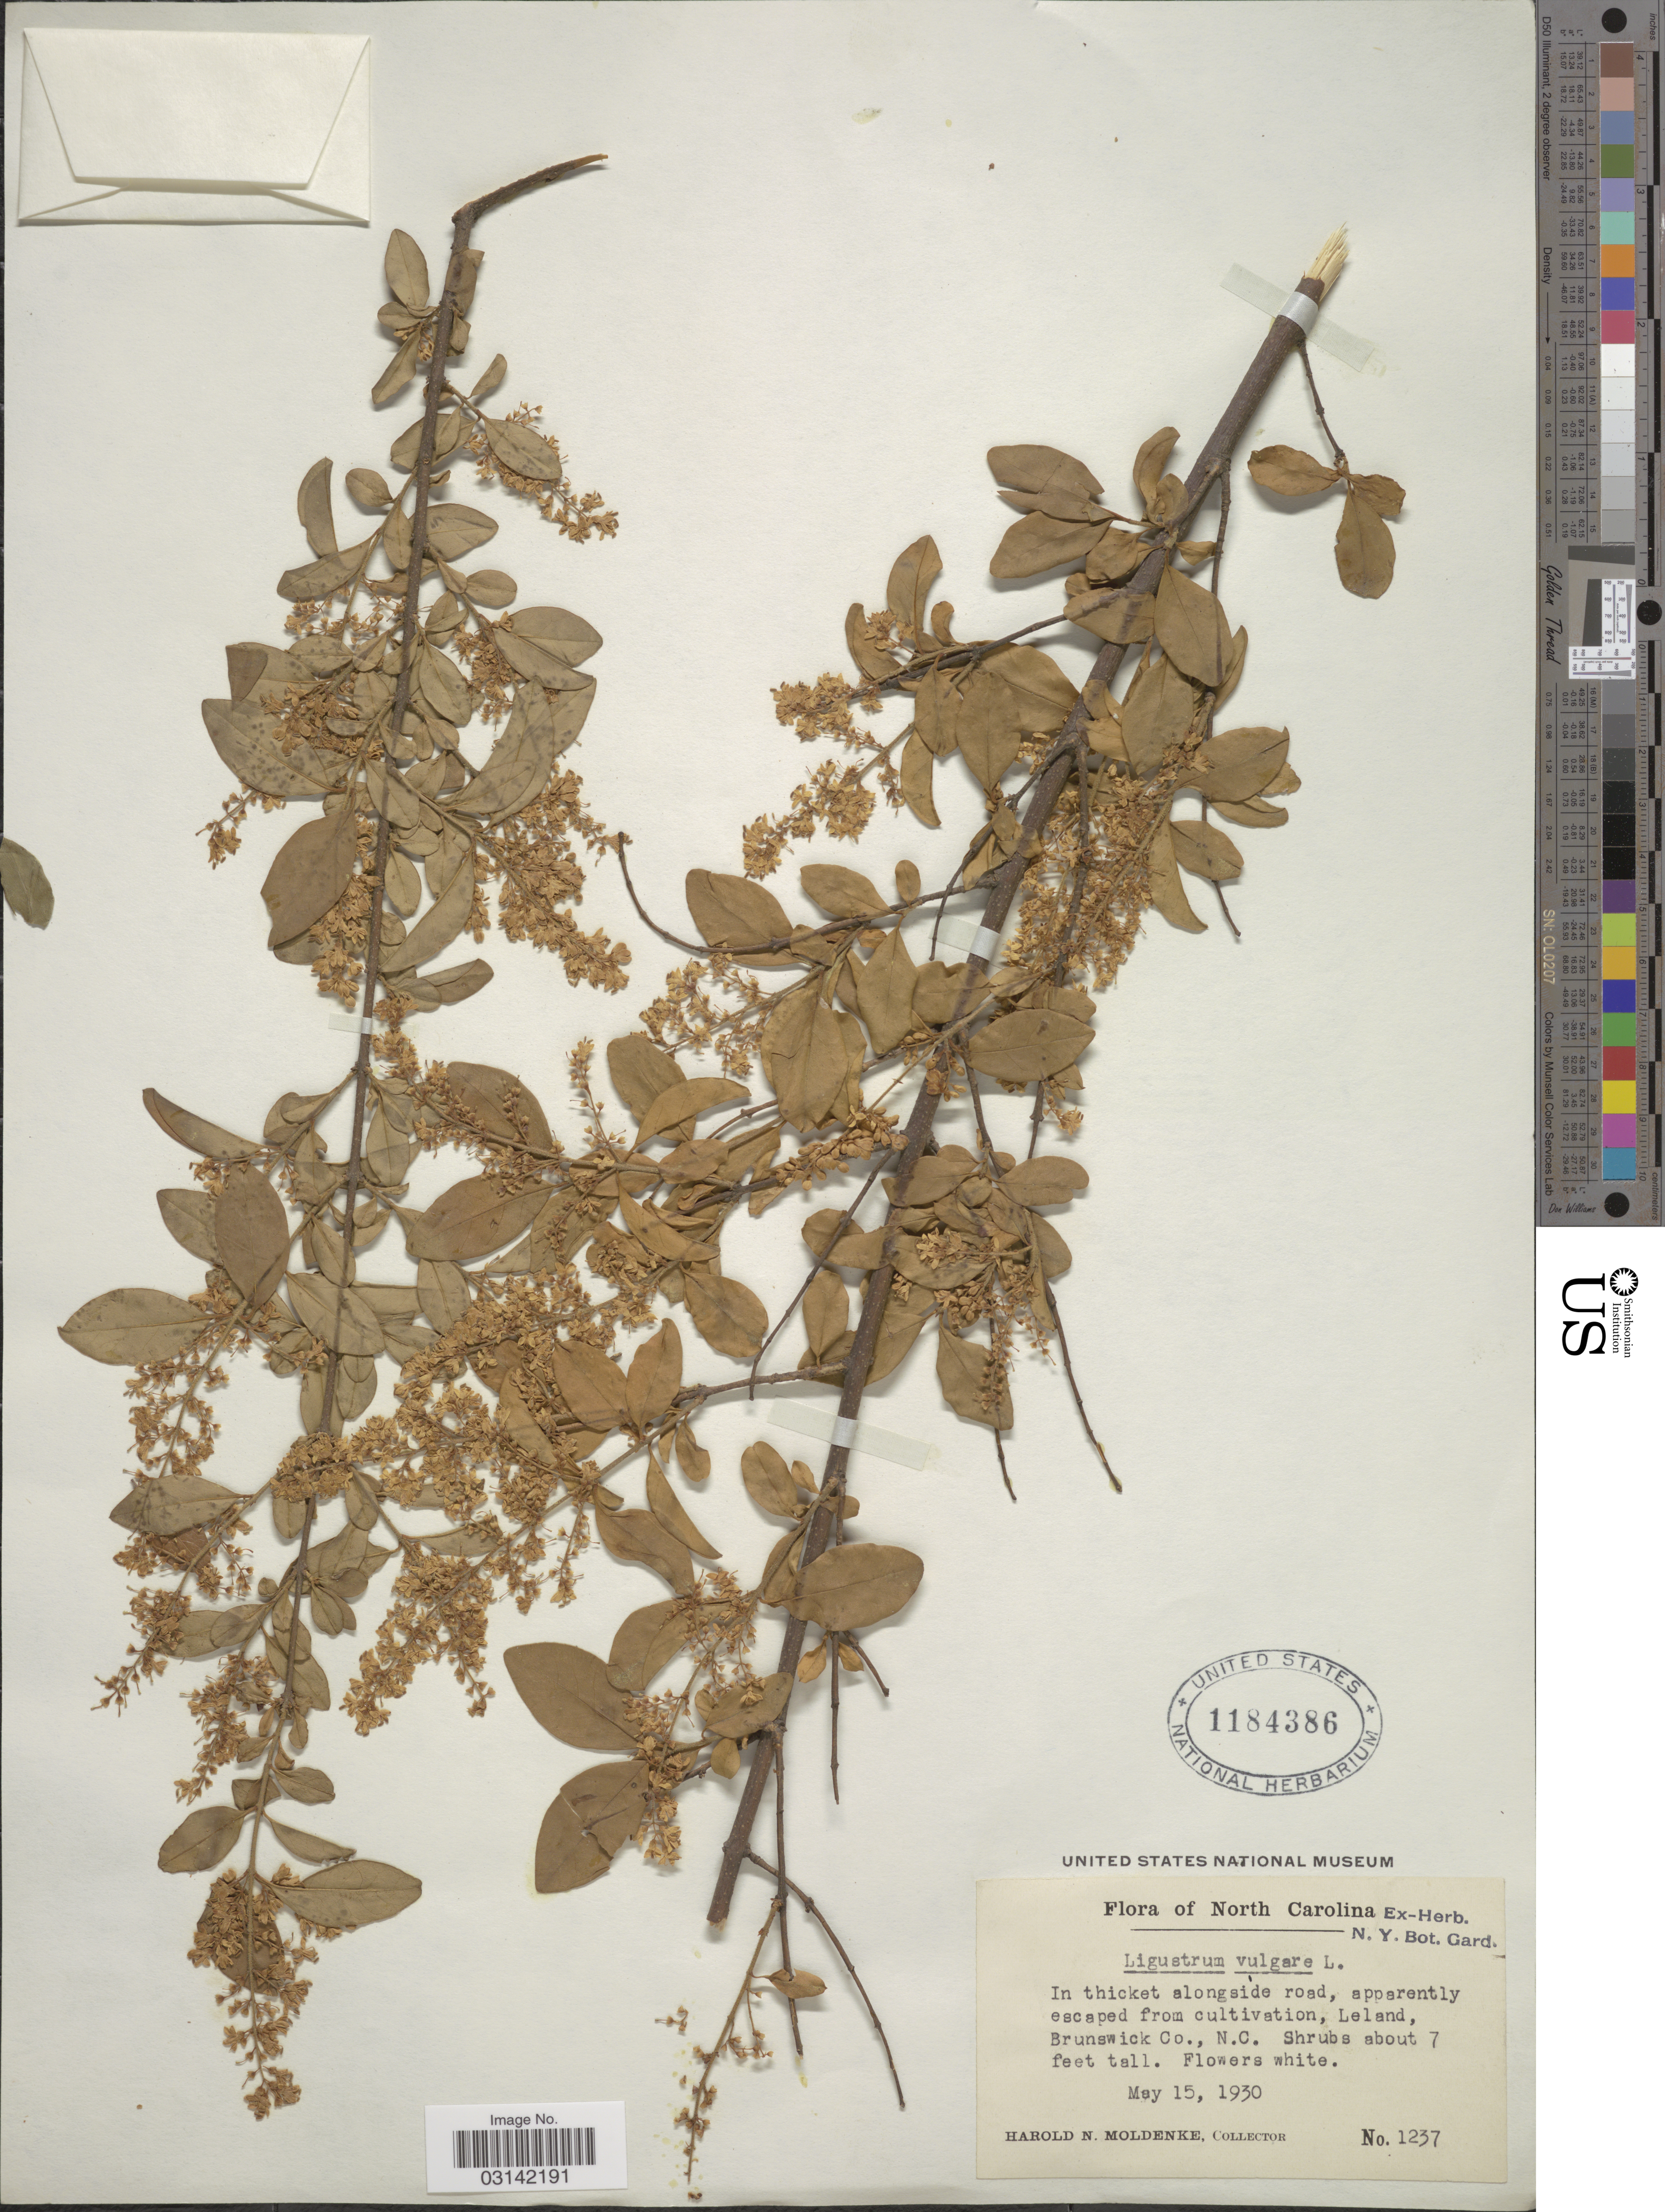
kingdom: Plantae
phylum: Tracheophyta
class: Magnoliopsida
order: Lamiales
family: Oleaceae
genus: Ligustrum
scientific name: Ligustrum vulgare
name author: L.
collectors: H. N. Moldenke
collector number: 1237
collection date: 1930-05-15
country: United States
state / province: North Carolina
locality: Leland, Brunswick Co., N. C.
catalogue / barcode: US 1184386